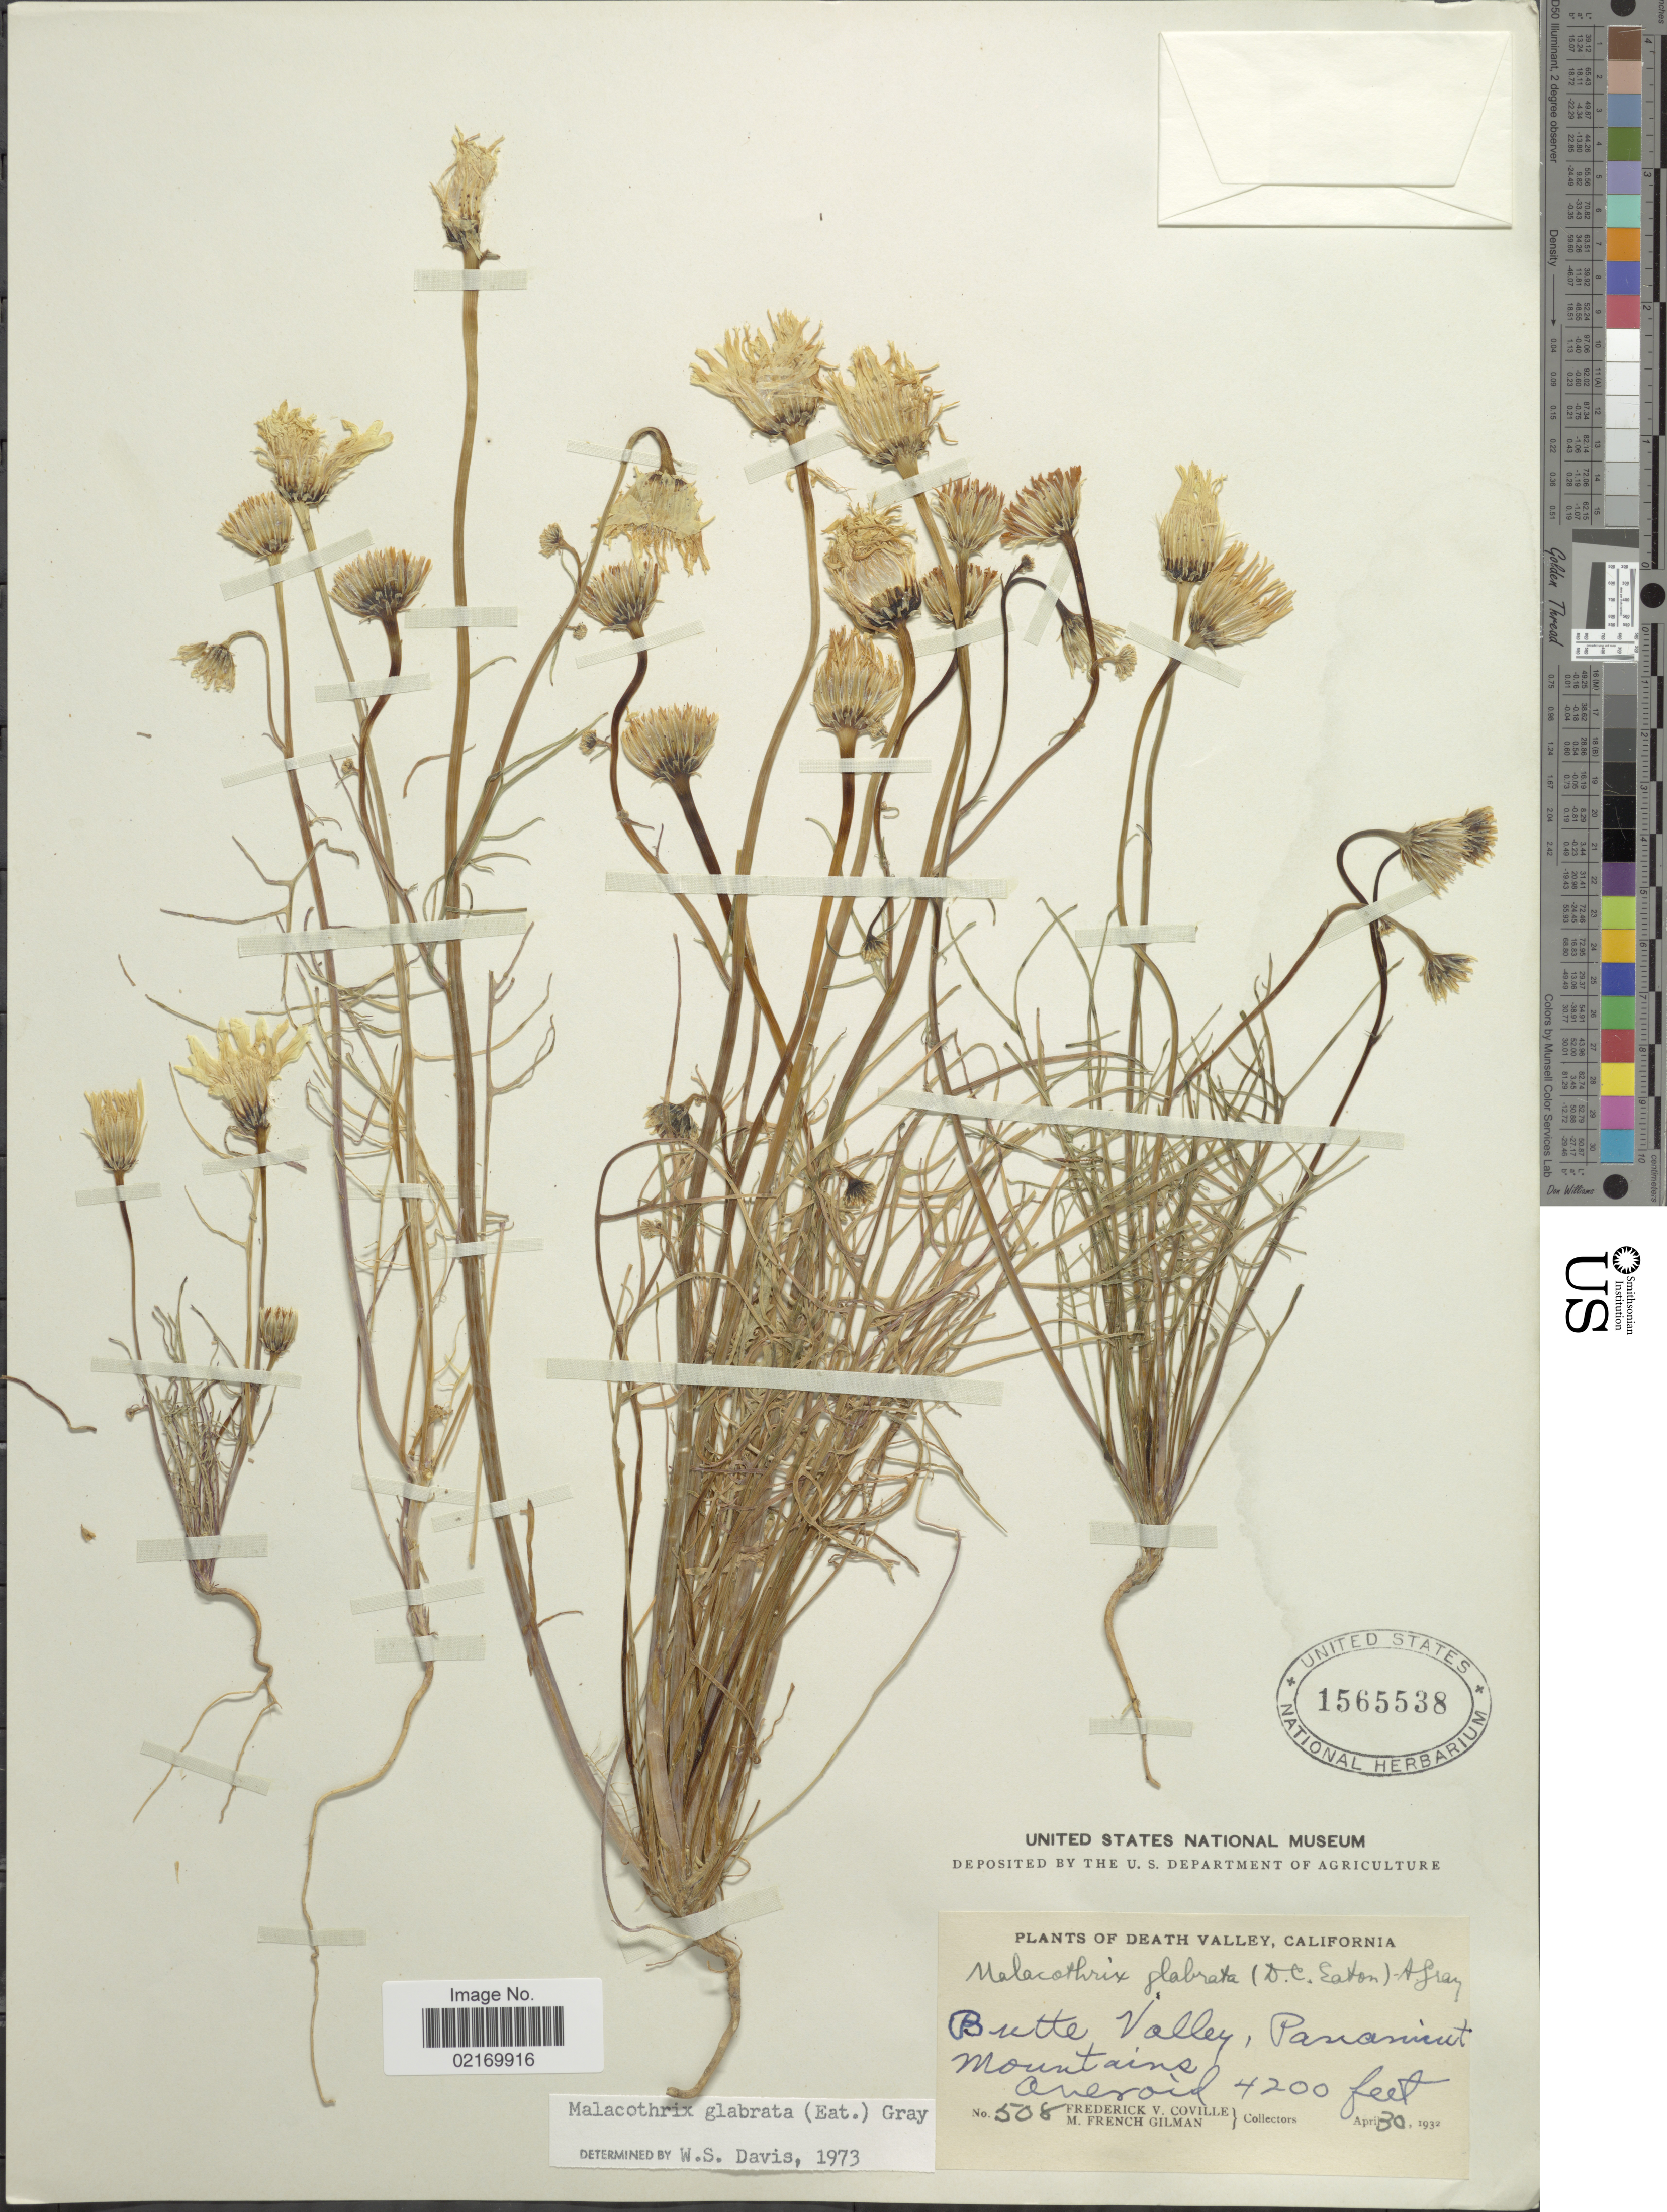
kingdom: Plantae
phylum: Tracheophyta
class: Magnoliopsida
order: Asterales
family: Asteraceae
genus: Malacothrix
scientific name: Malacothrix glabrata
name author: (A. Gray ex D.C. Eaton) A. Gray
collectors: F. V. Coville & M. F. Gilman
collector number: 508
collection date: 1932-04-30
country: United States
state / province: California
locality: Death Valley, Butte Valley, Panamint Mountains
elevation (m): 1280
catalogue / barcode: US 1565538